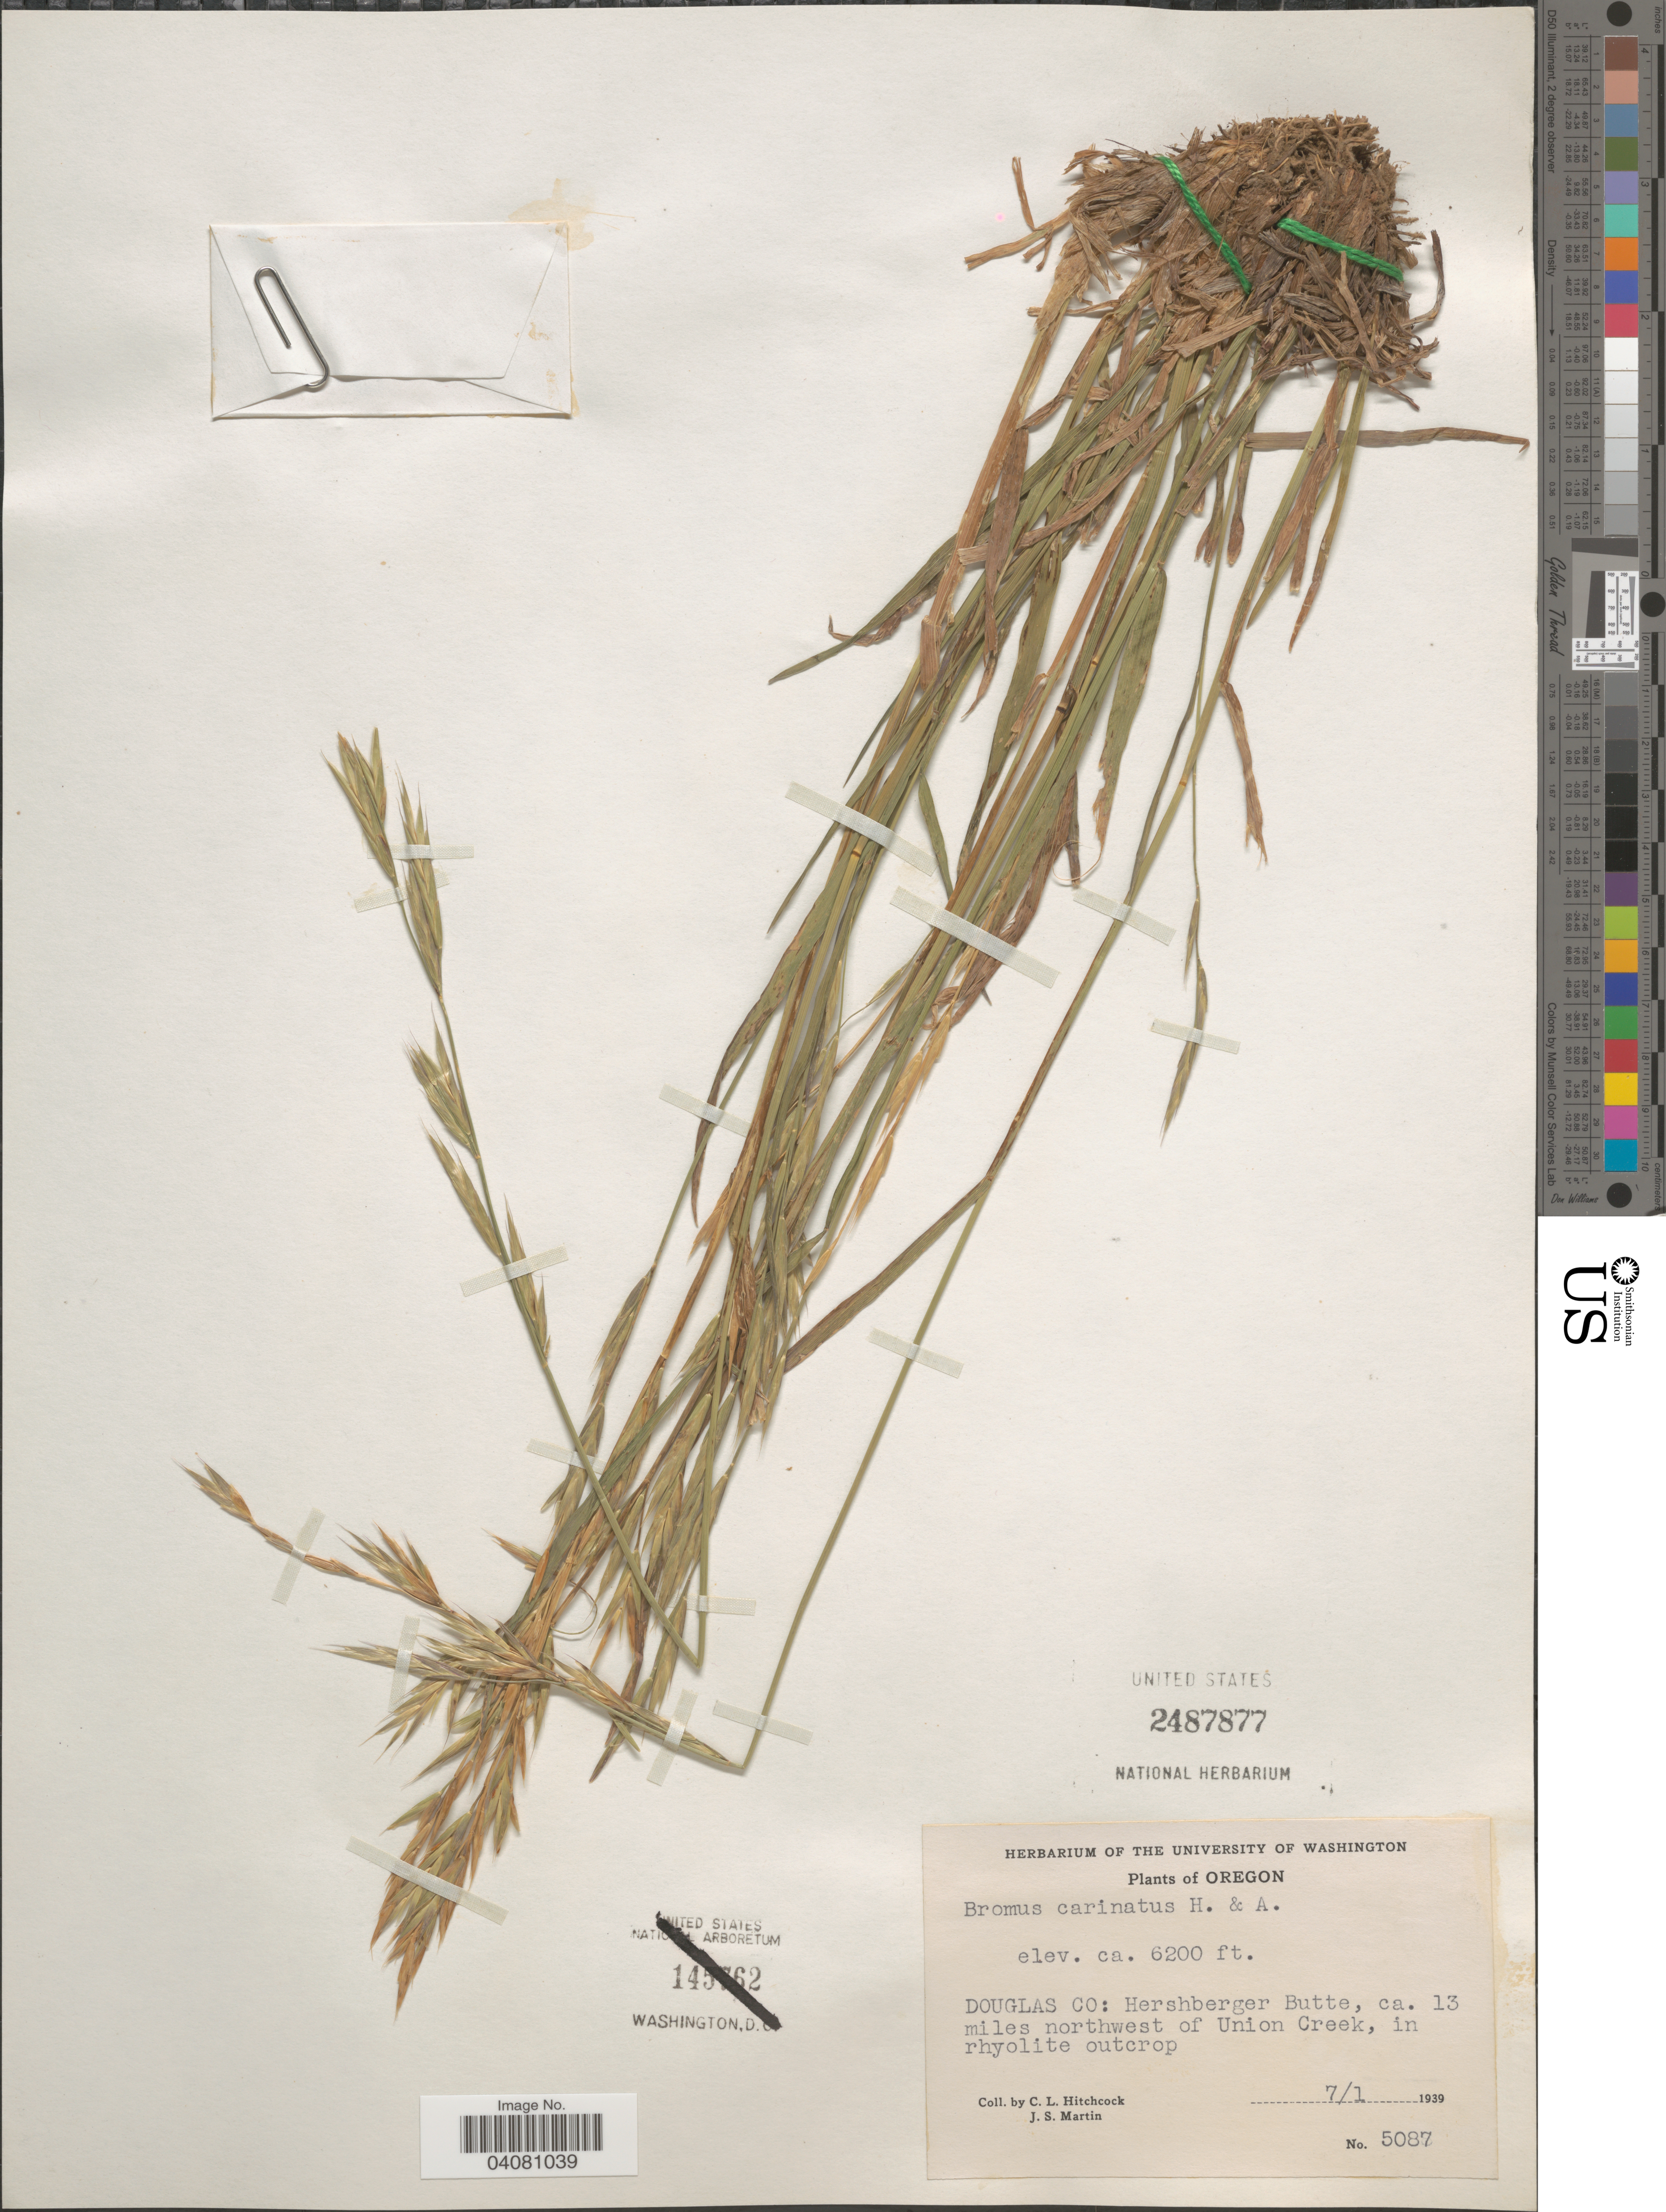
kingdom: Plantae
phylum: Tracheophyta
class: Liliopsida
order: Poales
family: Poaceae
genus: Bromus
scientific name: Bromus carinatus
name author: Hook. & Arn.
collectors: C. L. Hitchcock & J. S. Martin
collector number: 5087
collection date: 1939-01-07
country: United States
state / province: Oregon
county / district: Douglas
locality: Douglas Co: Hershberger Butte, ca. 13 miles northwest of Union Creek.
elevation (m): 1890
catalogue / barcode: US 2487877